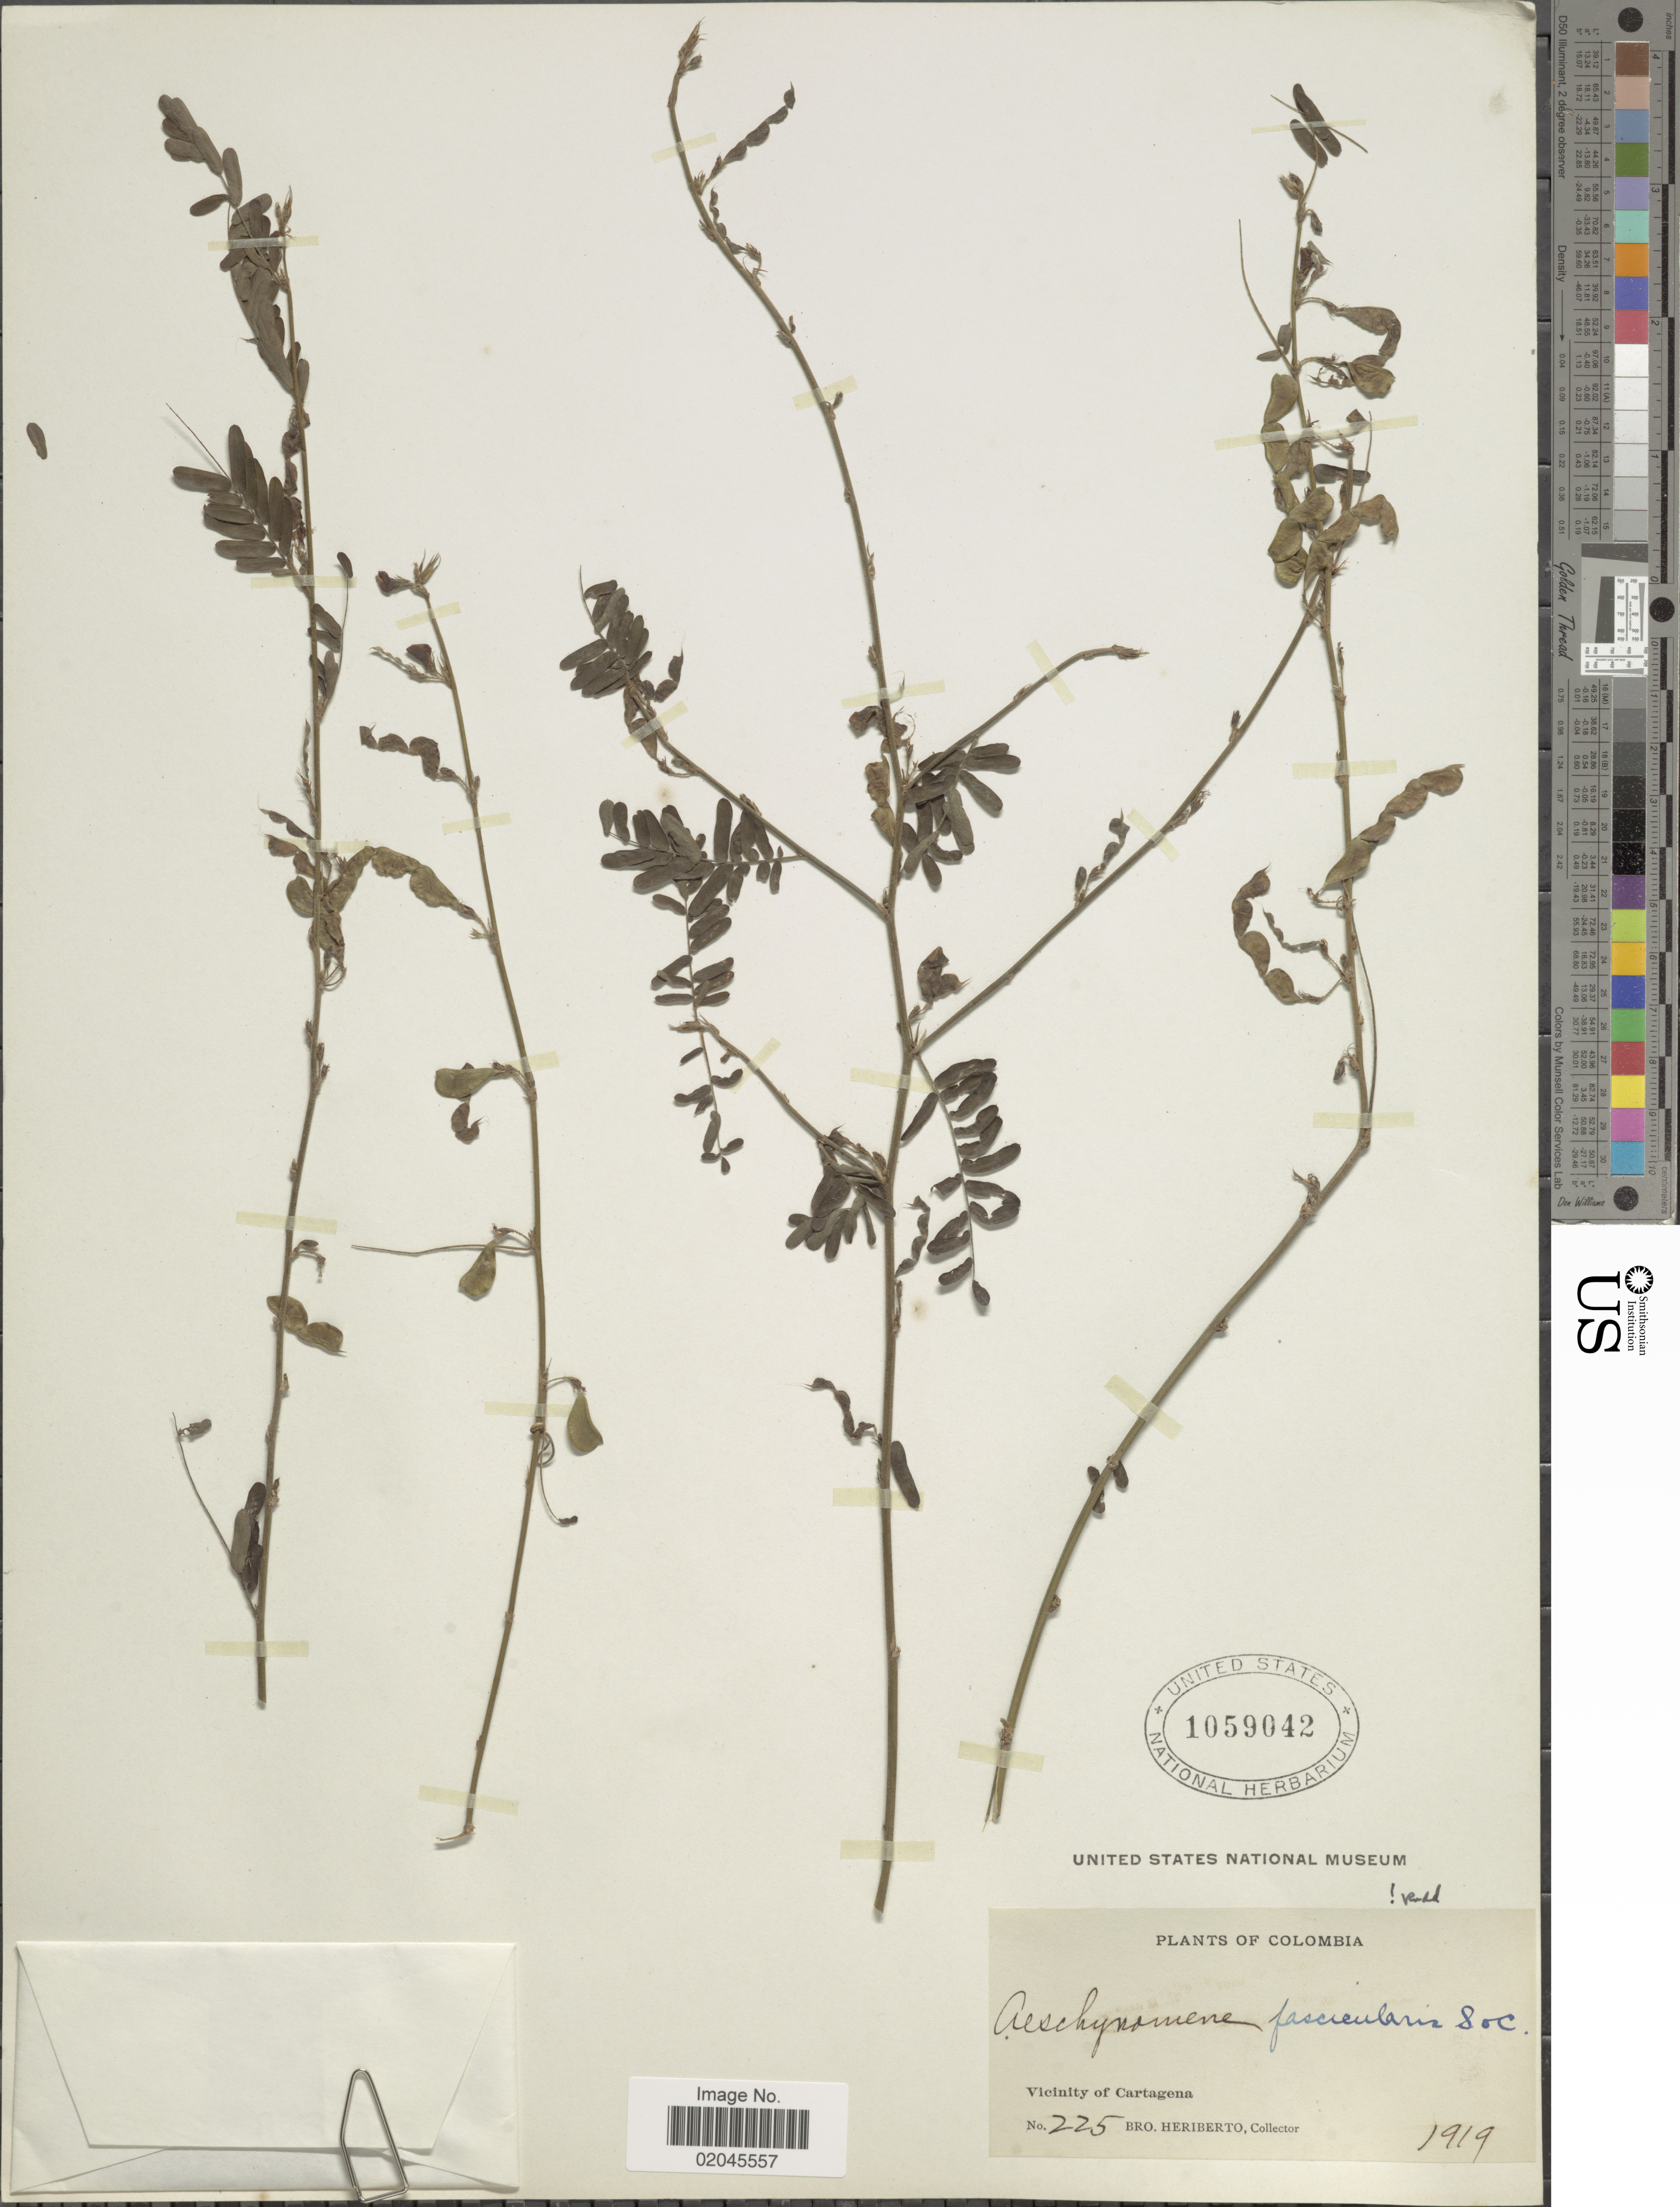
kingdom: Plantae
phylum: Tracheophyta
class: Magnoliopsida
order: Fabales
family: Fabaceae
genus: Aeschynomene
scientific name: Aeschynomene fascicularis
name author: Schltdl. & Cham.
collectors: B. Heriberto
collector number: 225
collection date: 1919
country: Colombia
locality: Vicinity of Cartagena.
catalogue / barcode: US 1059042